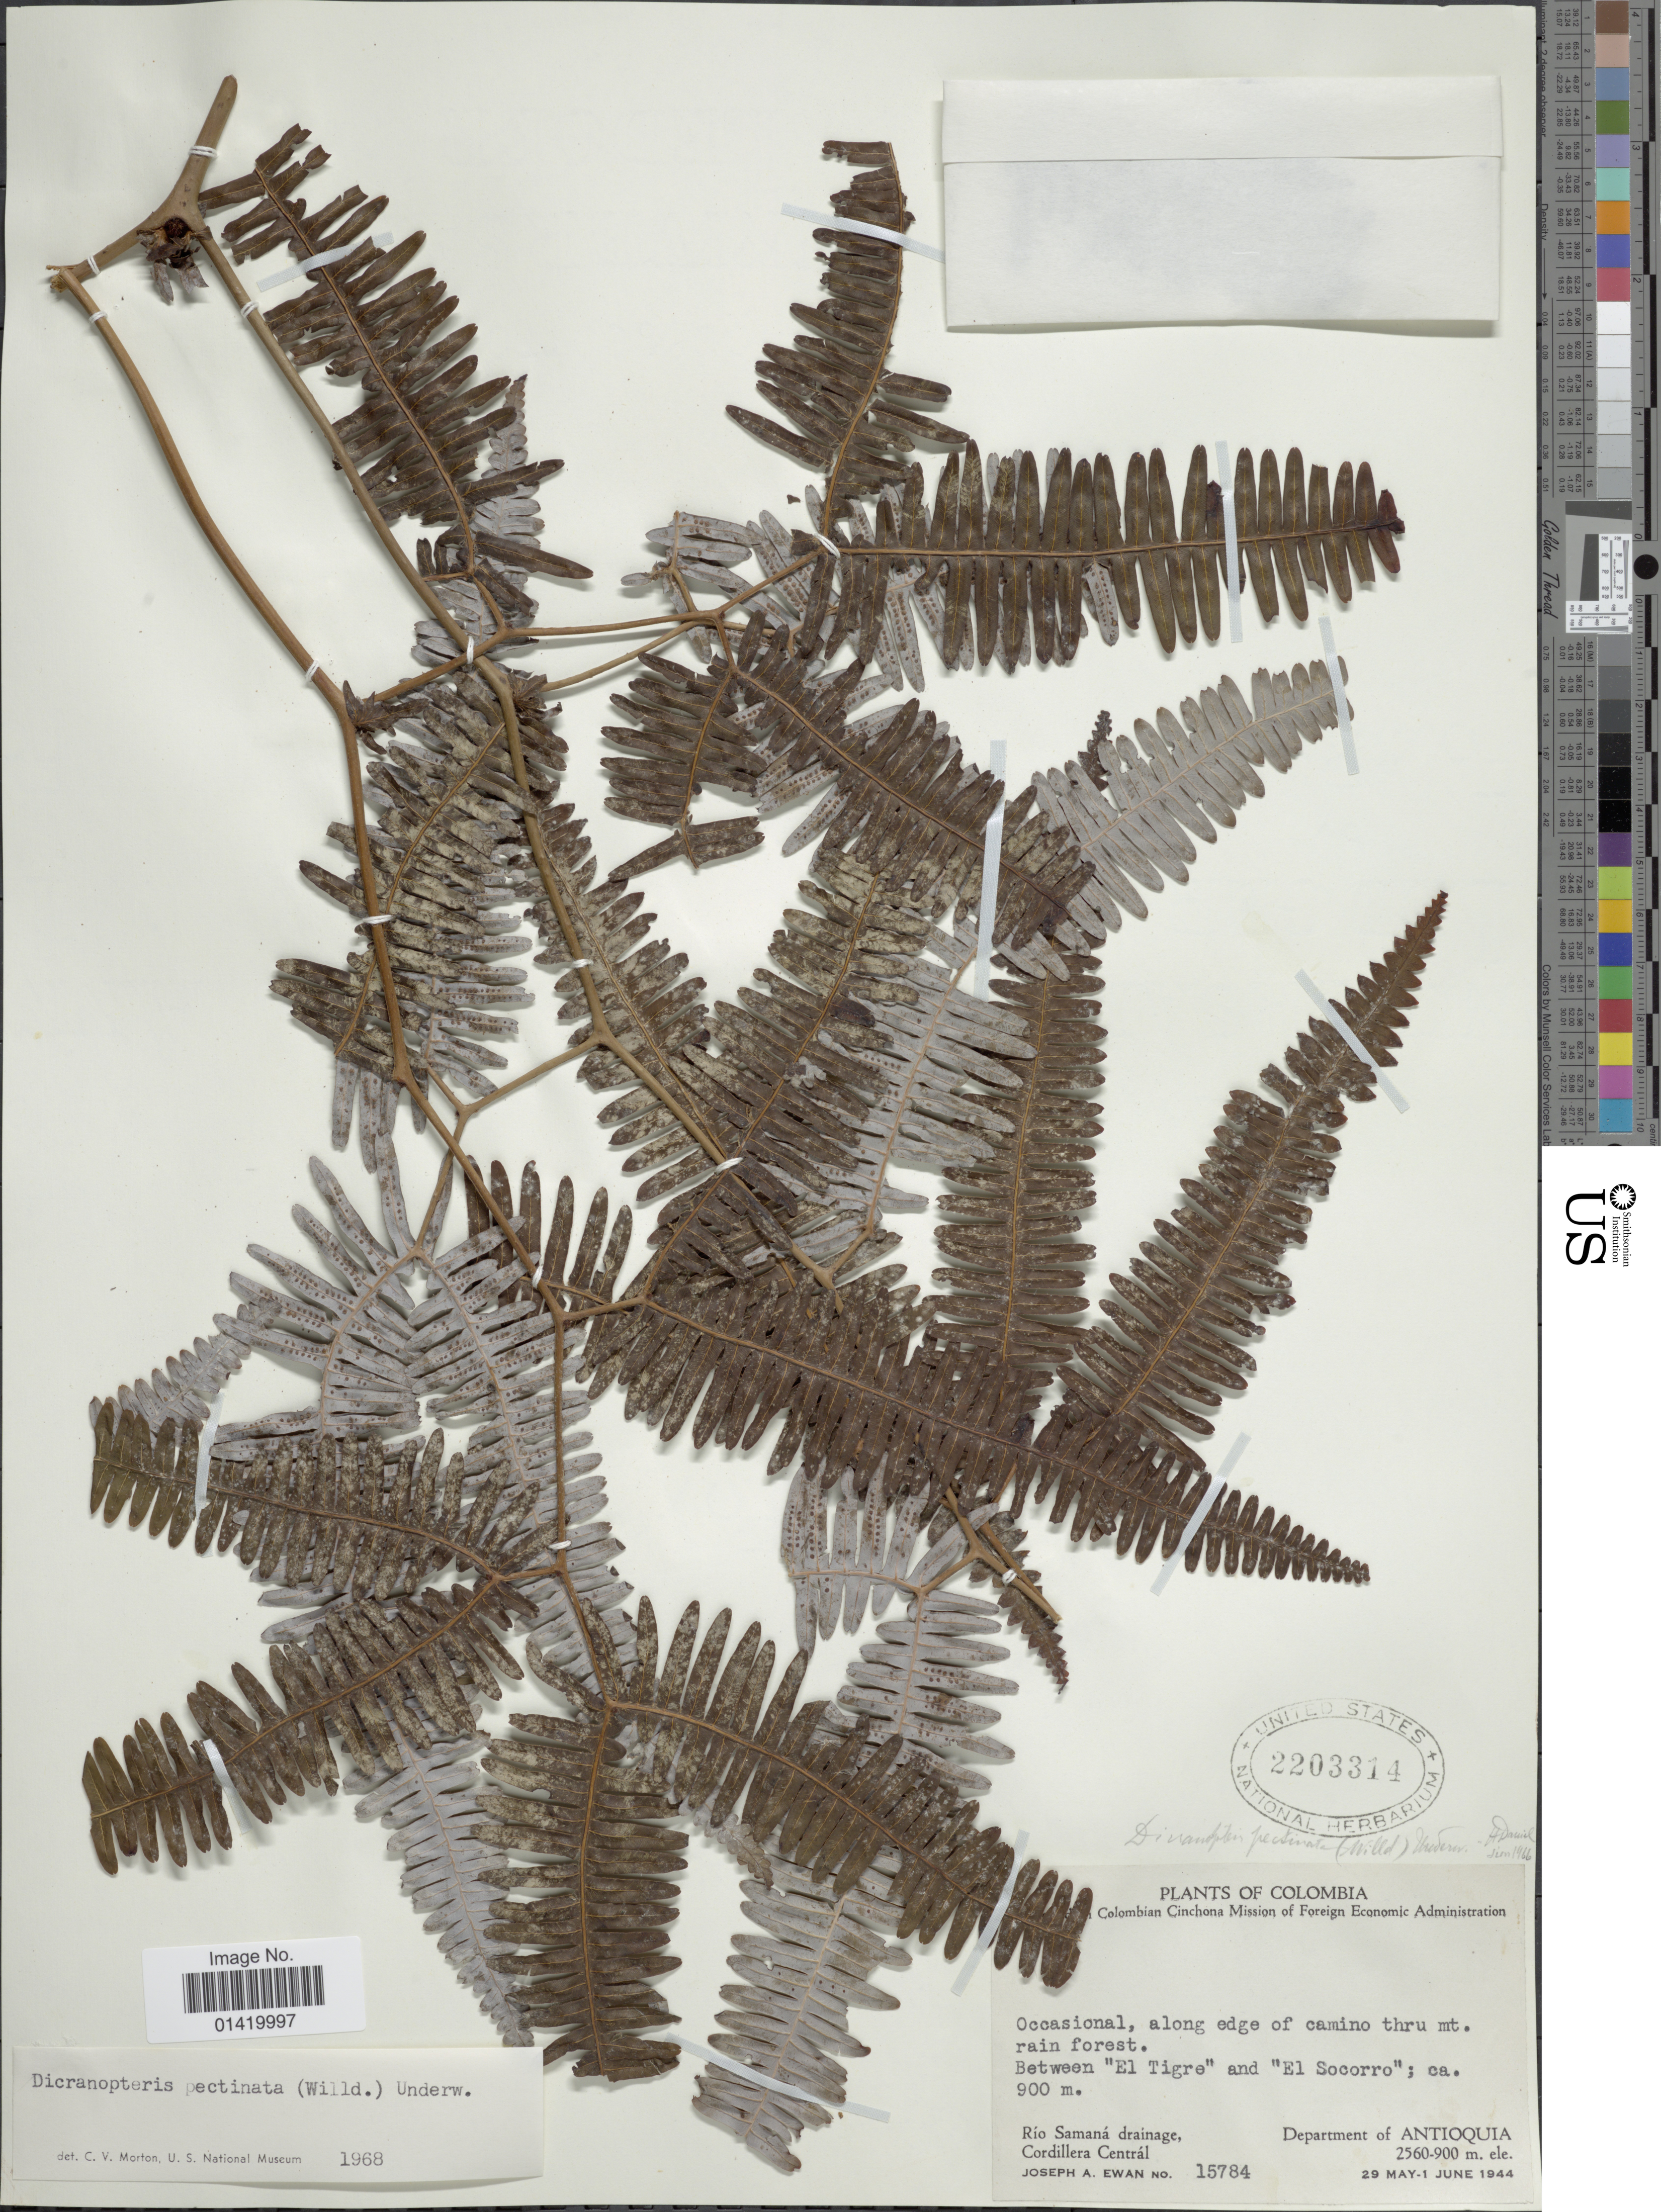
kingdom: Plantae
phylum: Tracheophyta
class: Polypodiopsida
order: Gleicheniales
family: Gleicheniaceae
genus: Gleichenella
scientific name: Gleichenella pectinata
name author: (Willd.) Ching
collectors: J. A. Ewan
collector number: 15784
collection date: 1944-05-29/1944-06-01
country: Colombia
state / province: Antioquia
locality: Between 'El Tigre' and 'El Socorro', Río Samaná drainage, Cordillera Centrál, Department of Antioquia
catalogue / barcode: US 2203314